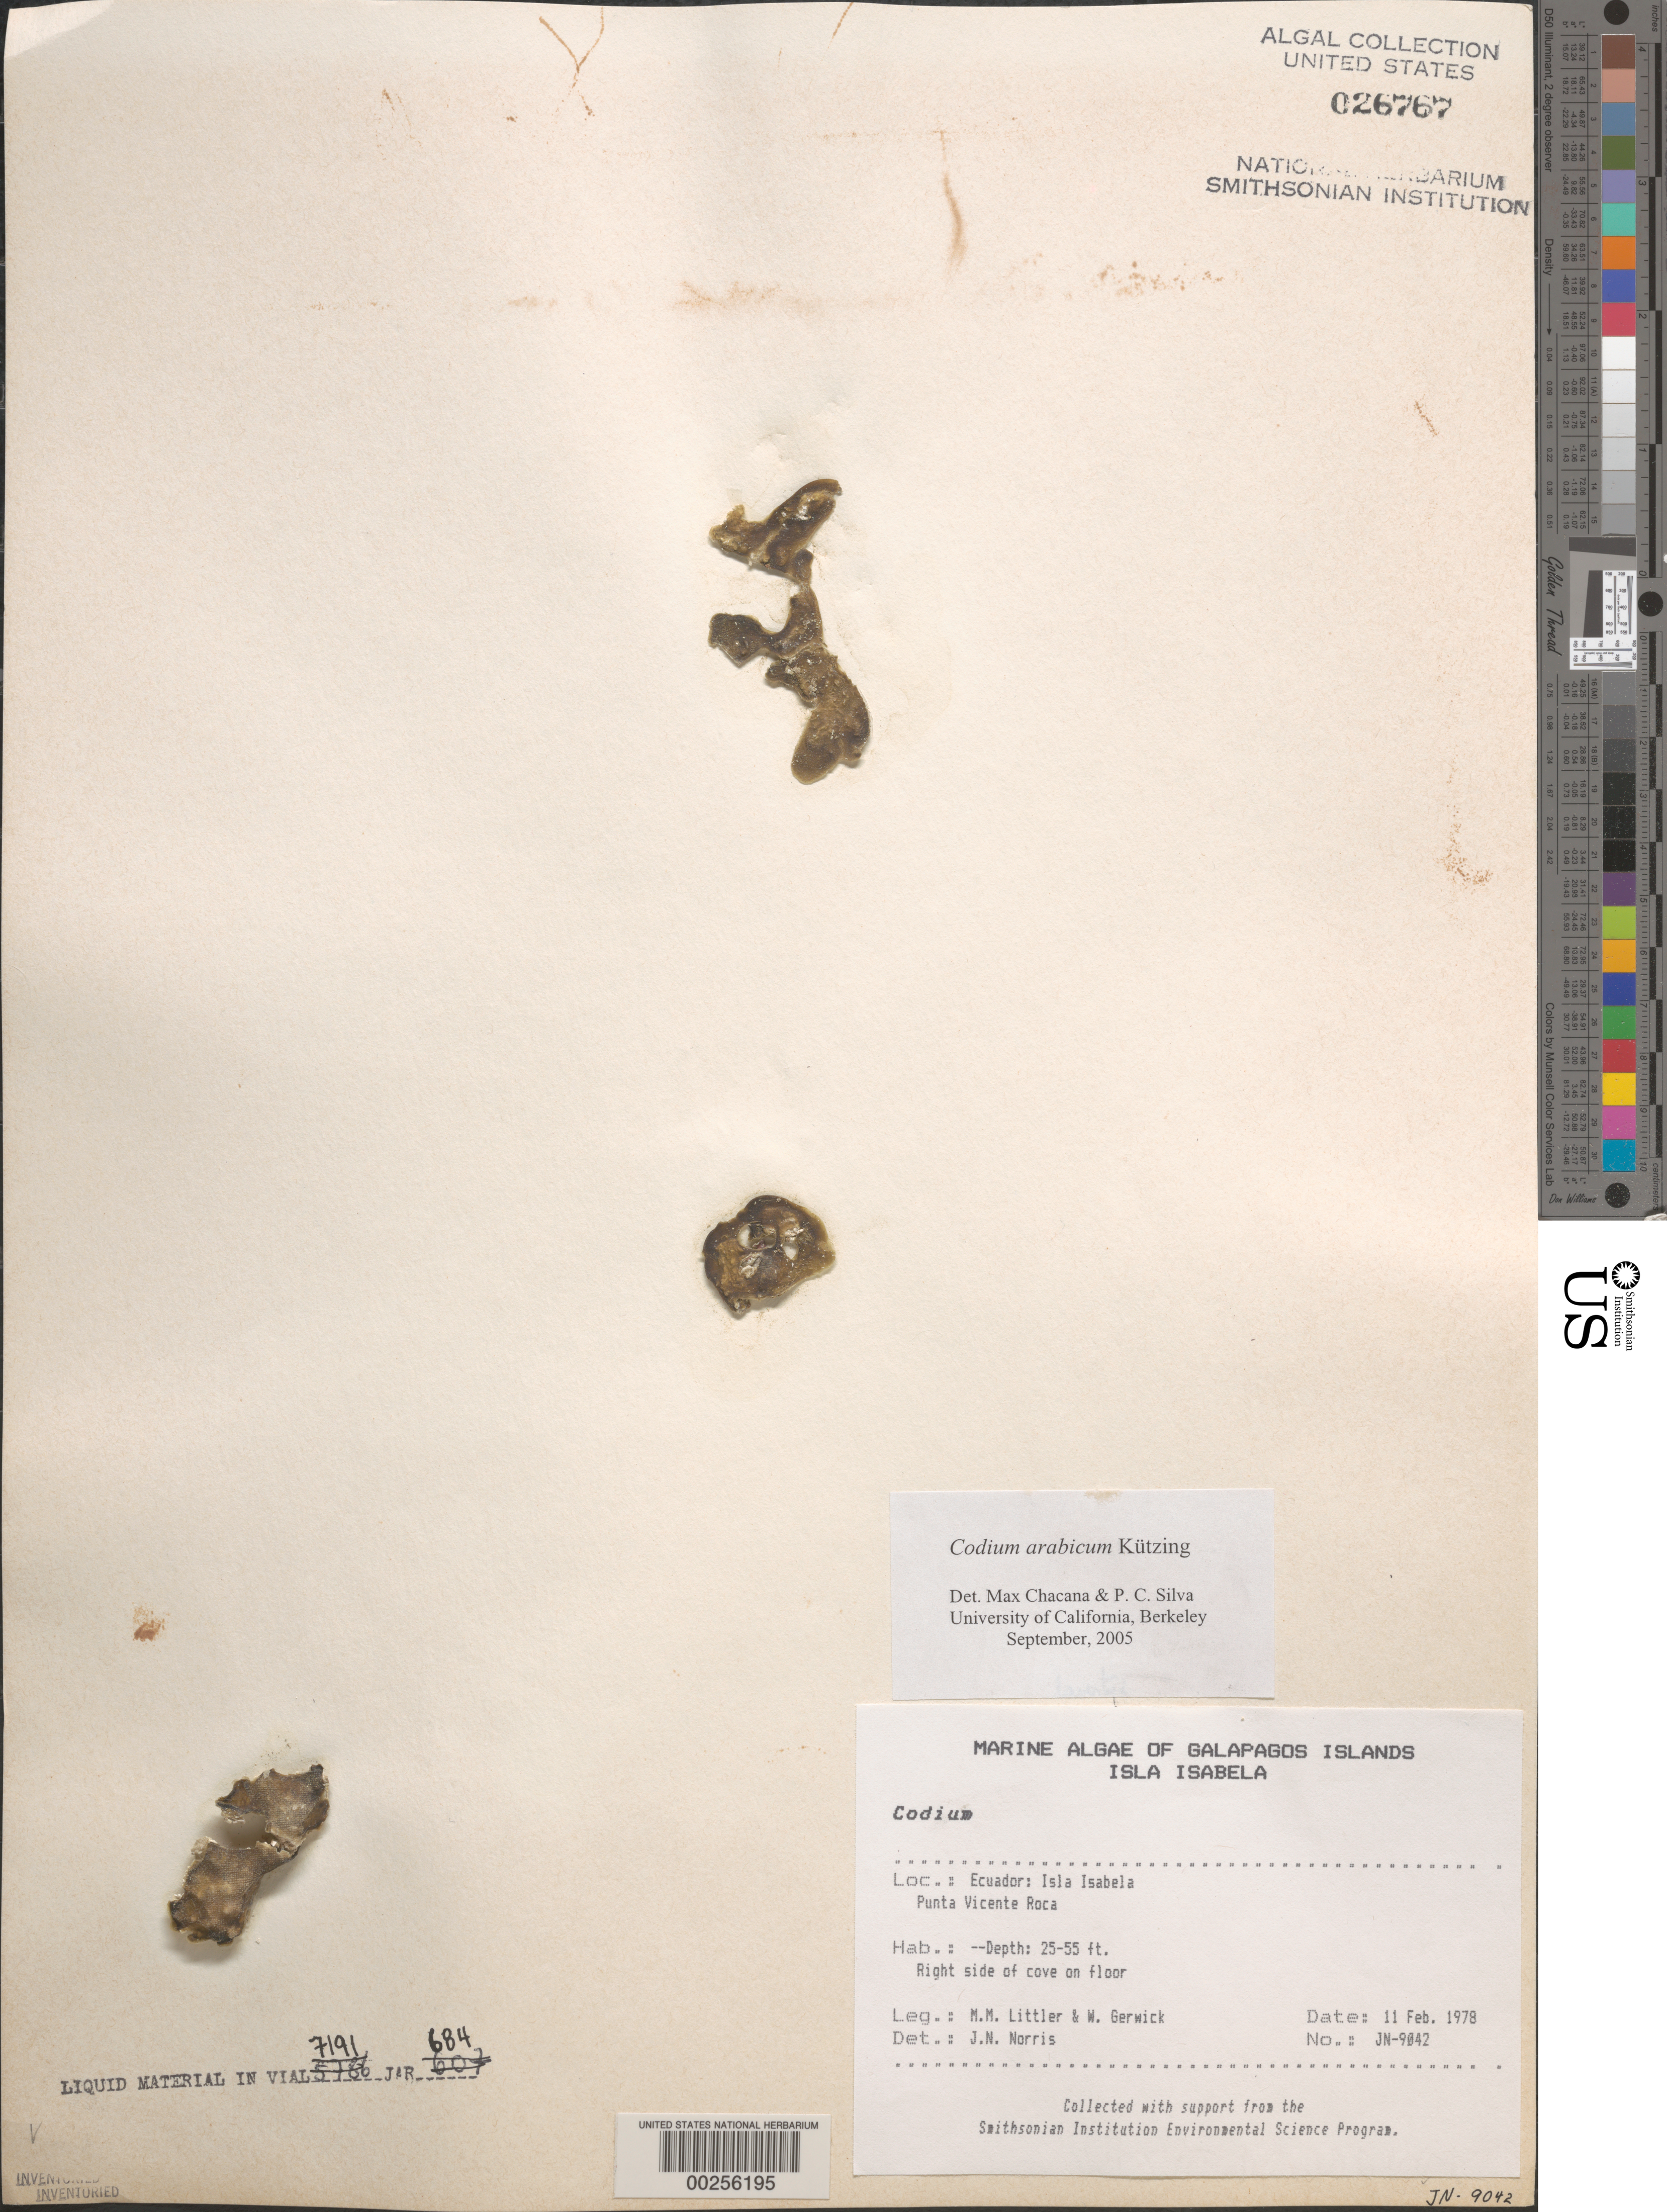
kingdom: Plantae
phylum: Chlorophyta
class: Ulvophyceae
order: Bryopsidales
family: Codiaceae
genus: Codium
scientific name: Codium arabicum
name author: Kütz.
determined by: Chacana, M. E.; Silva, P. C.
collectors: M. M. Littler & W. Gerwick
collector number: JN-9042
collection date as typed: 11 Feb 1978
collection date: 1978-02-11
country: Ecuador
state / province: Colón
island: Isabela [Albemarle]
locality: Punta Vicente Roca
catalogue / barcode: US 26767